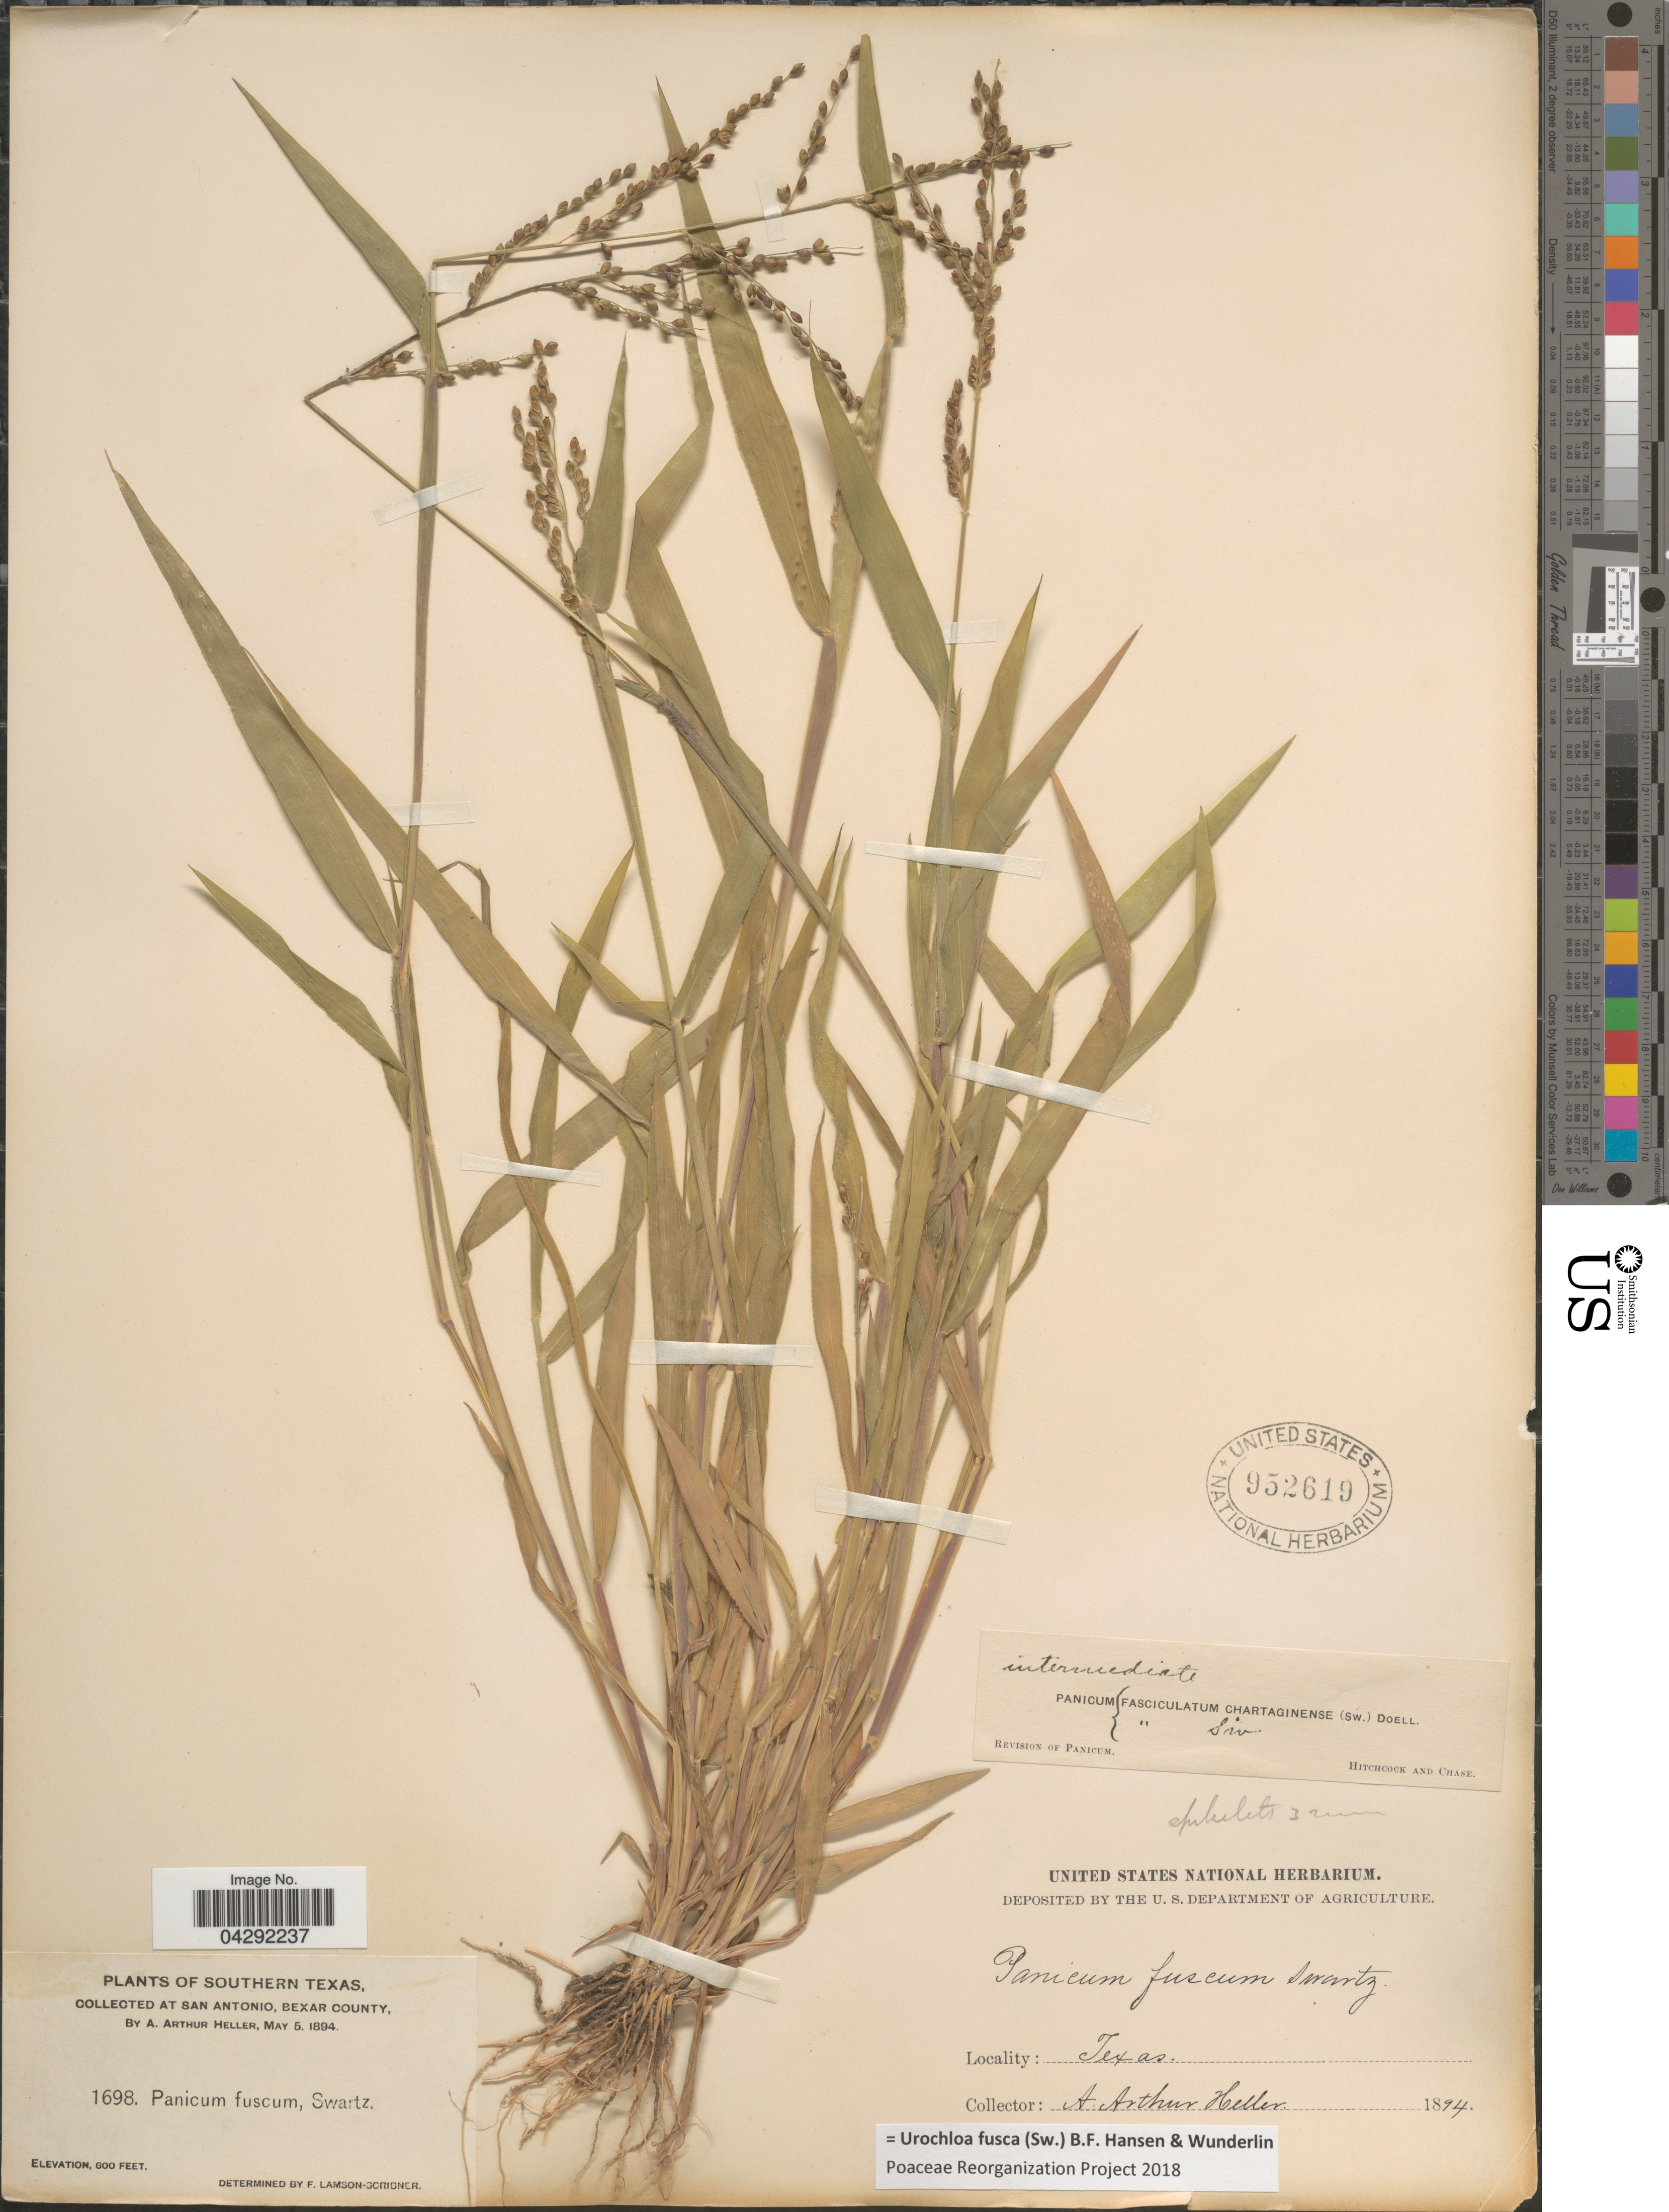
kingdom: Plantae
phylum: Tracheophyta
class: Liliopsida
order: Poales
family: Poaceae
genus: Urochloa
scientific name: Urochloa fusca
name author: (Sw.) B.F. Hansen & Wunderlin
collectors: A. A. Heller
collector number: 1698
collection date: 1894-05-05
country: United States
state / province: Texas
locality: Southern Texas, at San Antonio, Bexar County.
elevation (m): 183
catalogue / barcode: US 952619